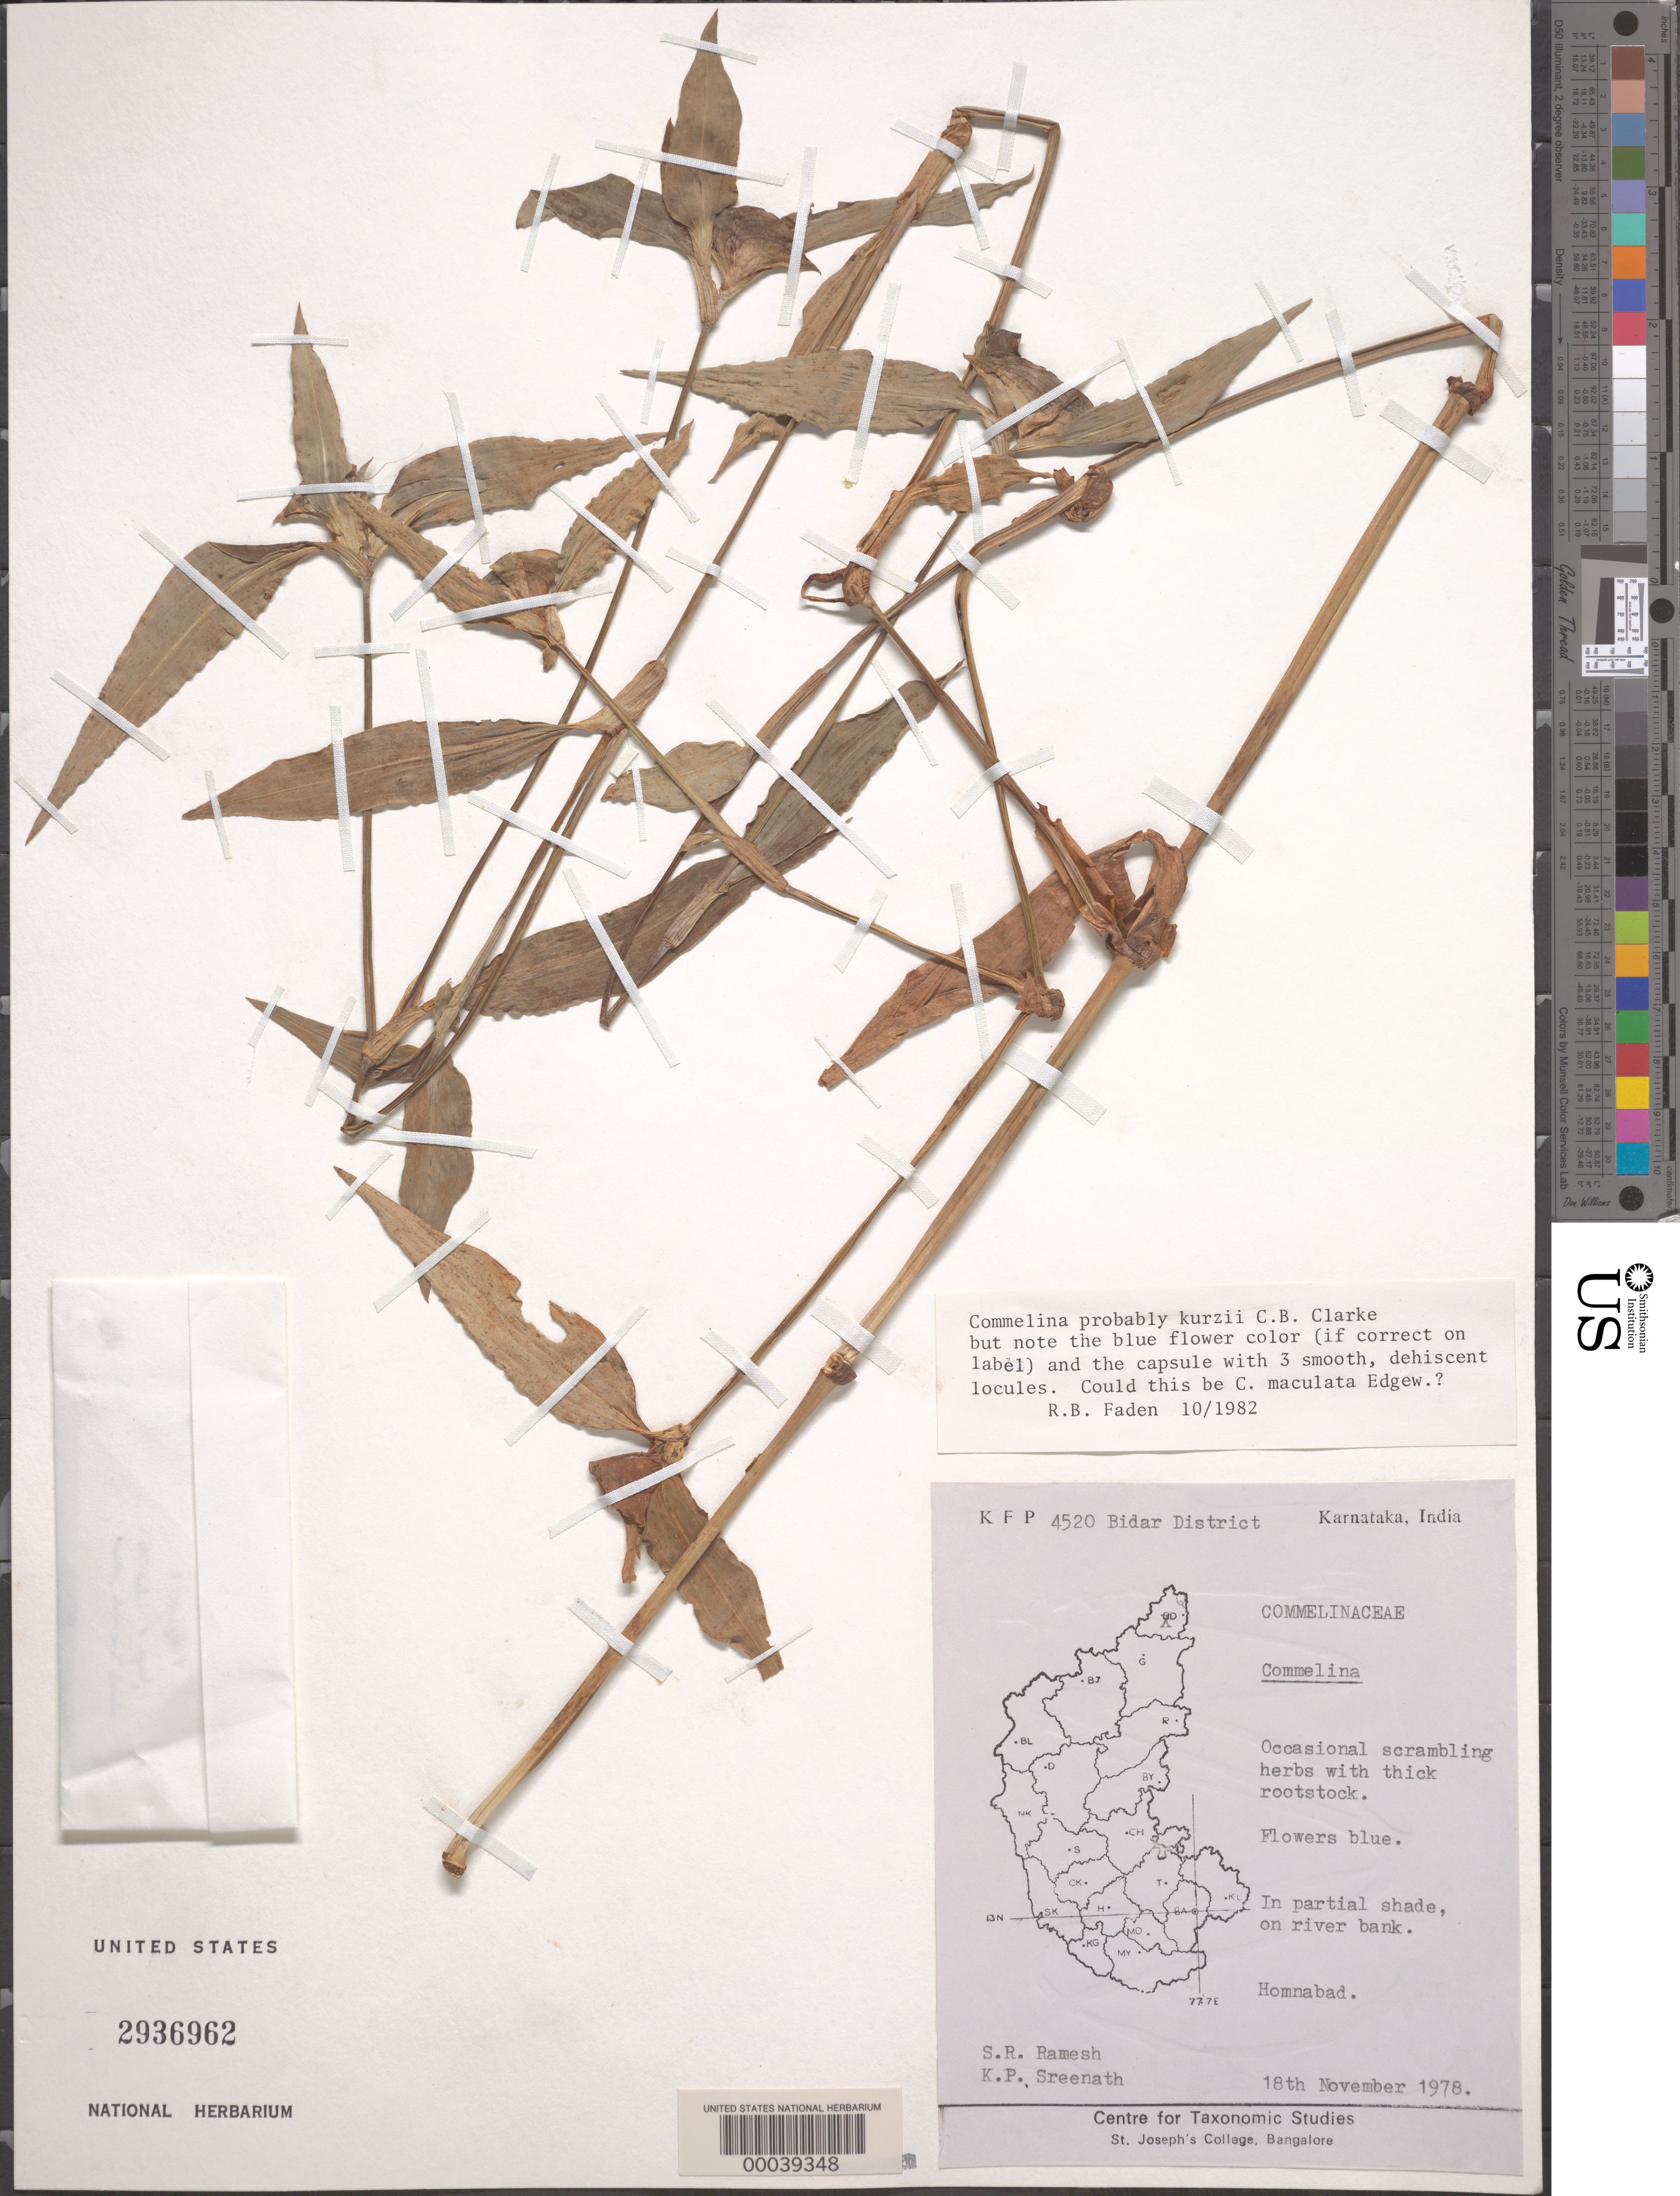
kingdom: Plantae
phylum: Tracheophyta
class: Liliopsida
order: Commelinales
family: Commelinaceae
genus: Commelina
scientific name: Commelina kurzii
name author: C.B. Clarke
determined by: Faden, Robert B., (US), Smithsonian Institution - National Museum of Natural History (UNITED STATES)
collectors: S. R. Ramesh & K. Sreenath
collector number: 4520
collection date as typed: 18 Nov 1978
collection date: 1978-11-18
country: India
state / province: Karnataka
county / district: Bidar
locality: Homnabad, mysore state [mysore state = karnataka.]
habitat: Partial shade, river bank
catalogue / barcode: US 2936962